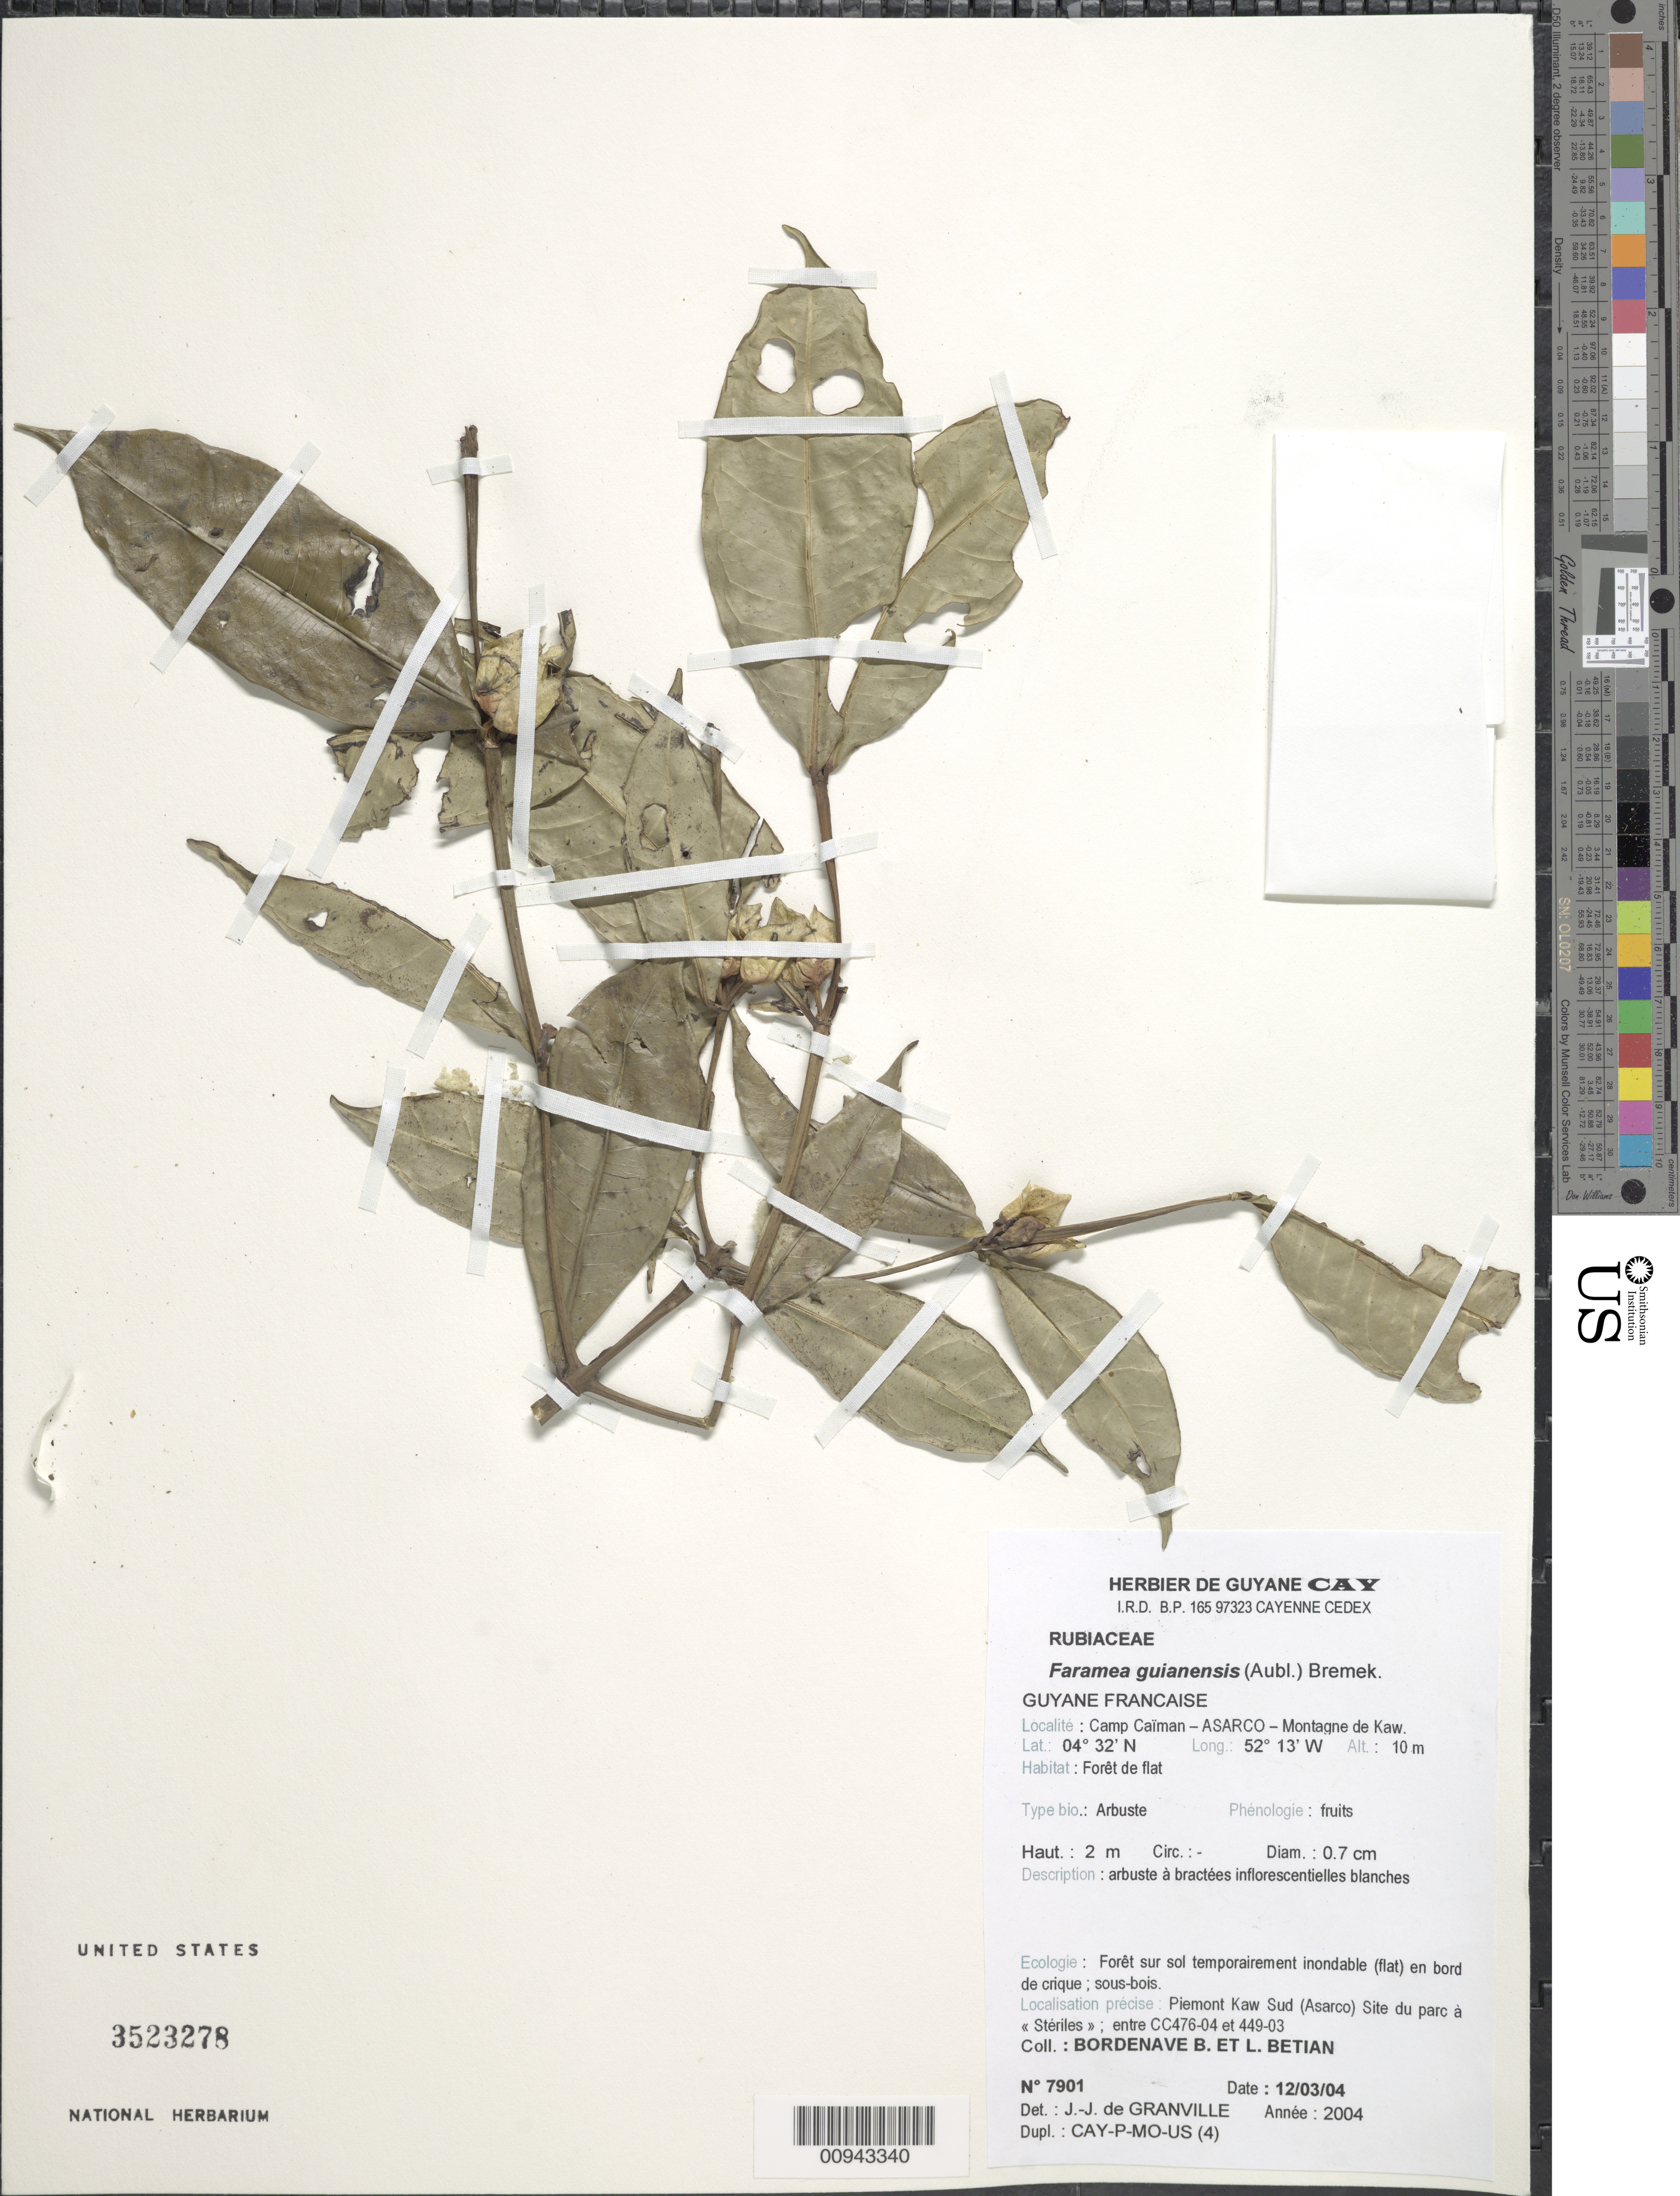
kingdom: Plantae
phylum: Tracheophyta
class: Magnoliopsida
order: Gentianales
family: Rubiaceae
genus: Faramea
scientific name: Faramea guianensis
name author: (Aubl.) Bremek.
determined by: Granville, J. J. de, (CAY), Institut de Recherche pour le Developpement (IRD) (FRENCH GUIANA)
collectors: B. Bordenave & L. Betian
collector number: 7901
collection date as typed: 12-Mar-04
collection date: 2004-03-12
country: French Guiana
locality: Camp Caïman - ASARCO - Montagne de Kaw. Piemont Kaw Sud (Ascaraco) Site du parc a "steriles", entre CC476-04 et 449-03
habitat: Foret de flat. Foret sur sol termporairement inondable (flat) en bord de crique; sous-bois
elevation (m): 10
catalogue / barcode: US 3523278